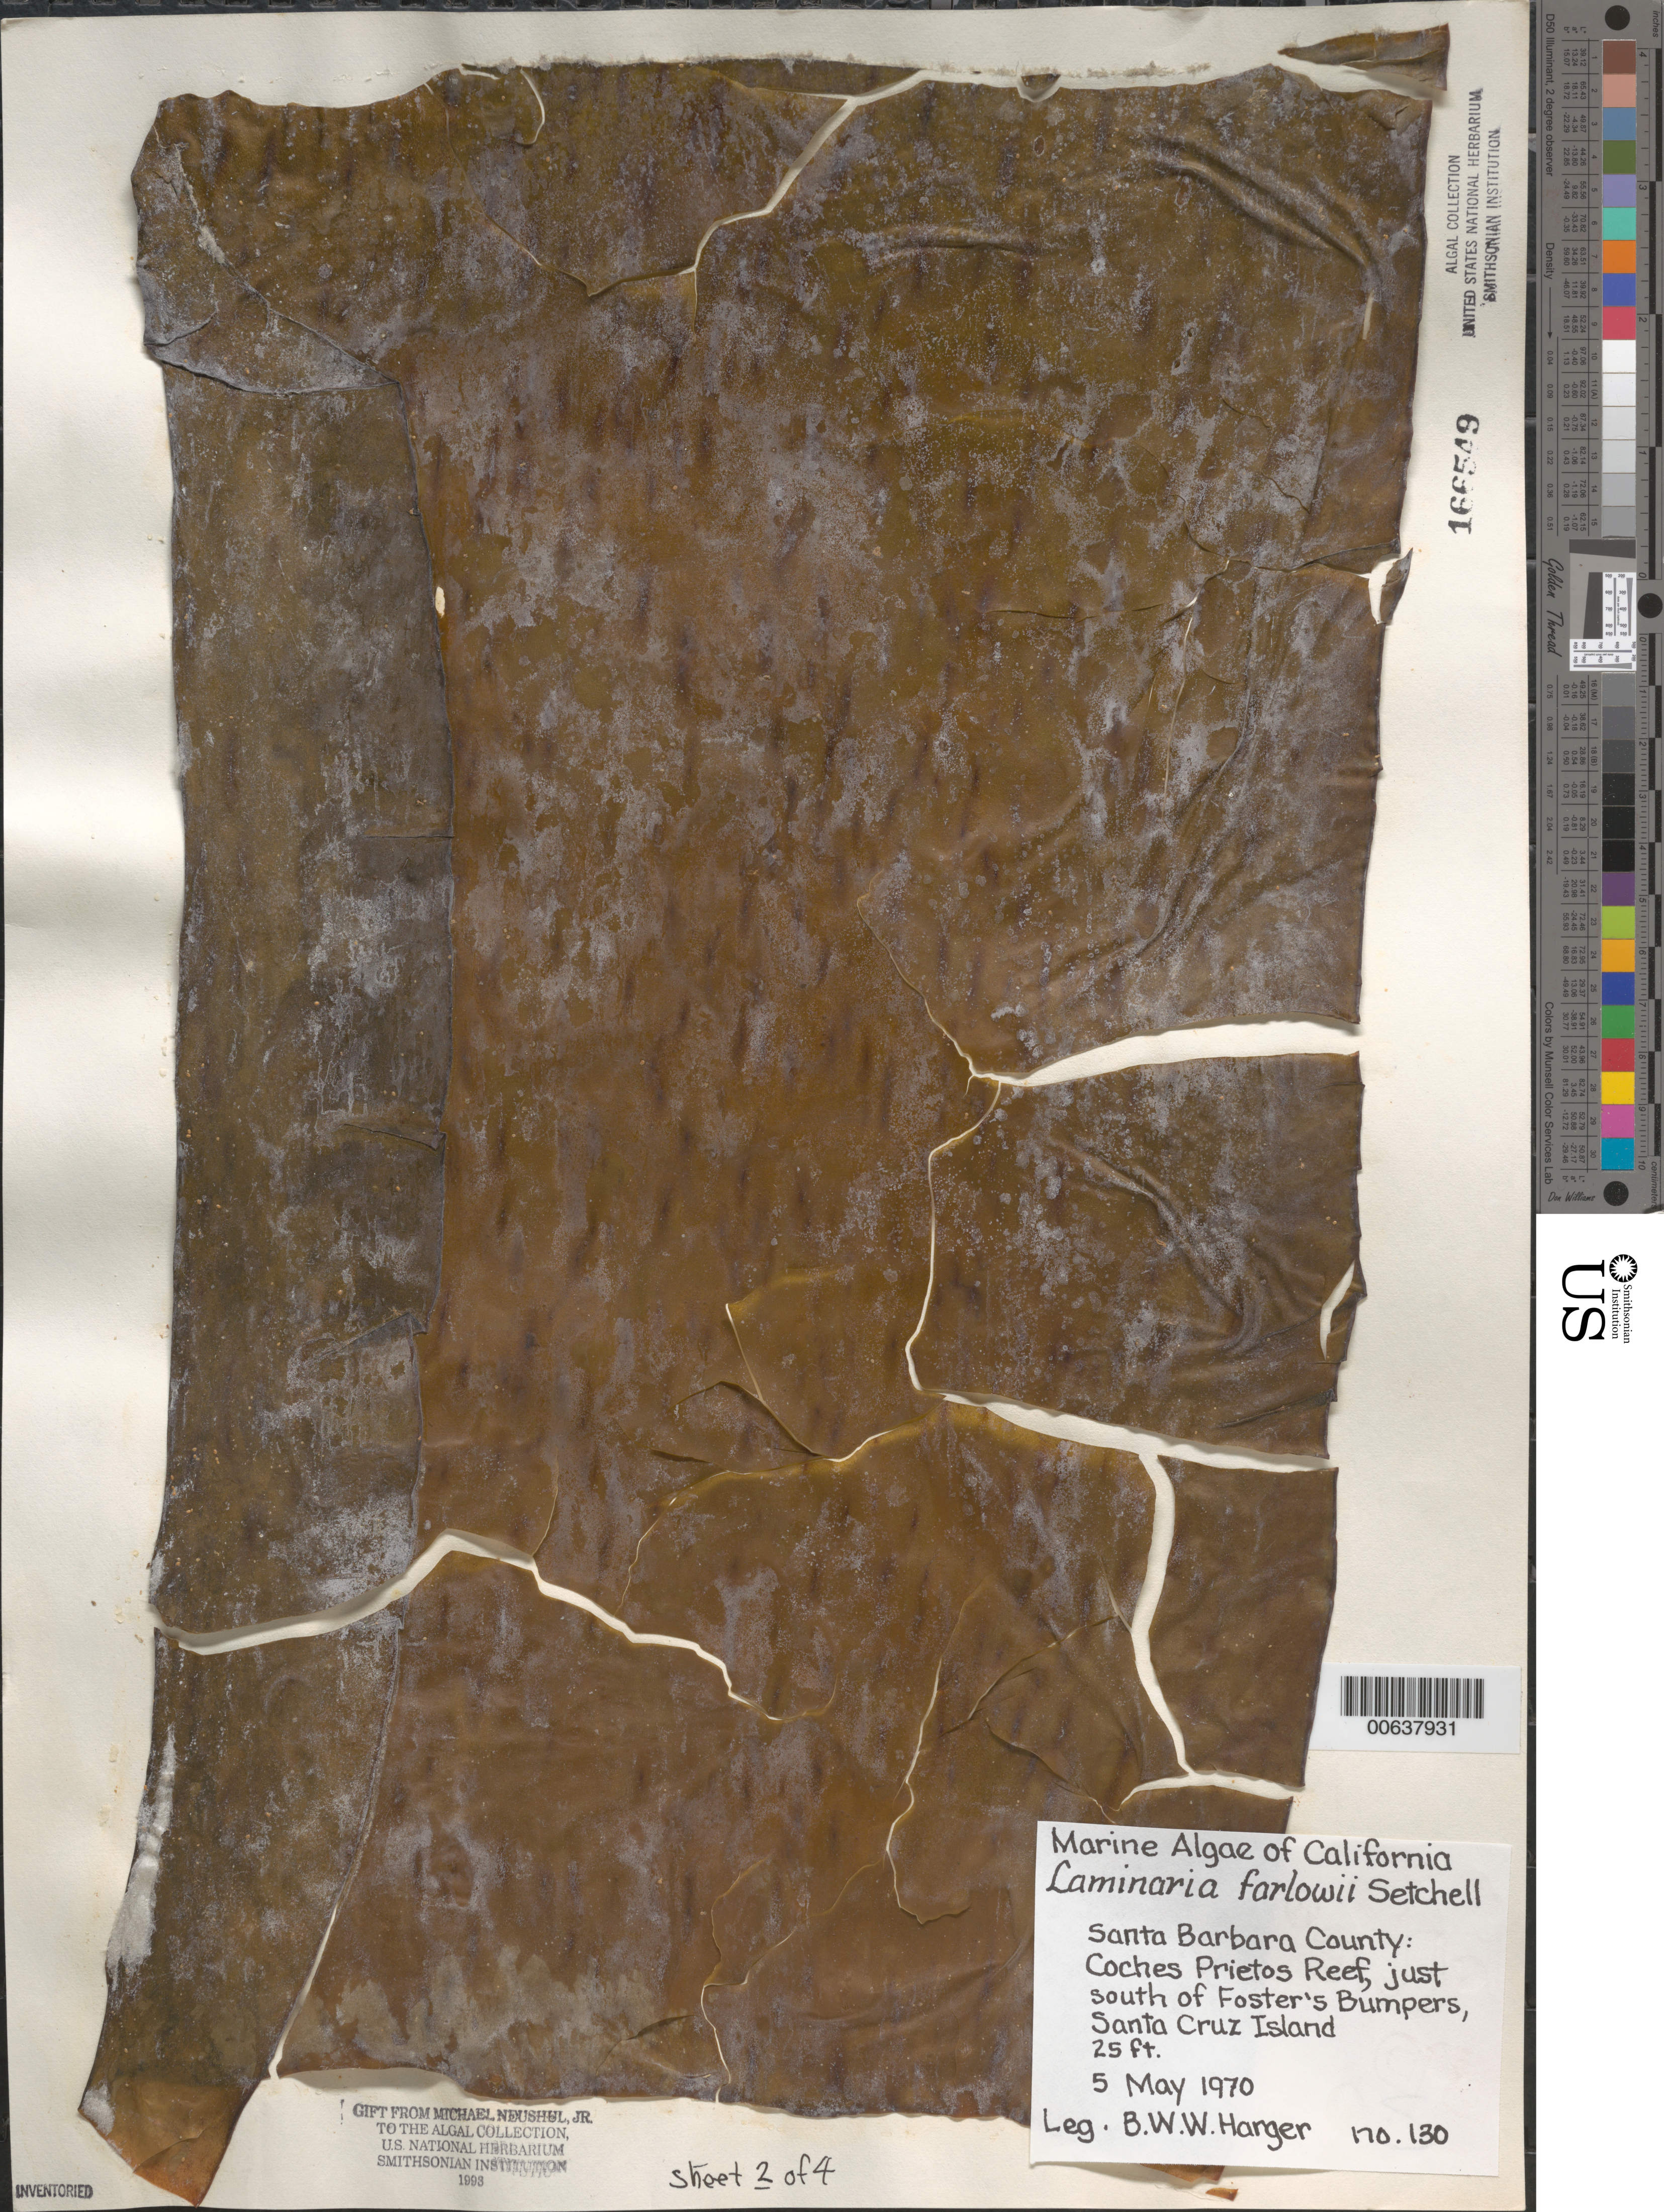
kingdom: Chromista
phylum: Ochrophyta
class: Phaeophyceae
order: Laminariales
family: Laminariaceae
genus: Laminaria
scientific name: Laminaria farlowii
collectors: B. W. Harger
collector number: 130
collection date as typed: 05 May 1970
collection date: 1970-05-05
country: United States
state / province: California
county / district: Santa Barbara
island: Santa Cruz Island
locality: Coches Prietos Reef, south of Foster's Bumpers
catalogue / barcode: US 166549